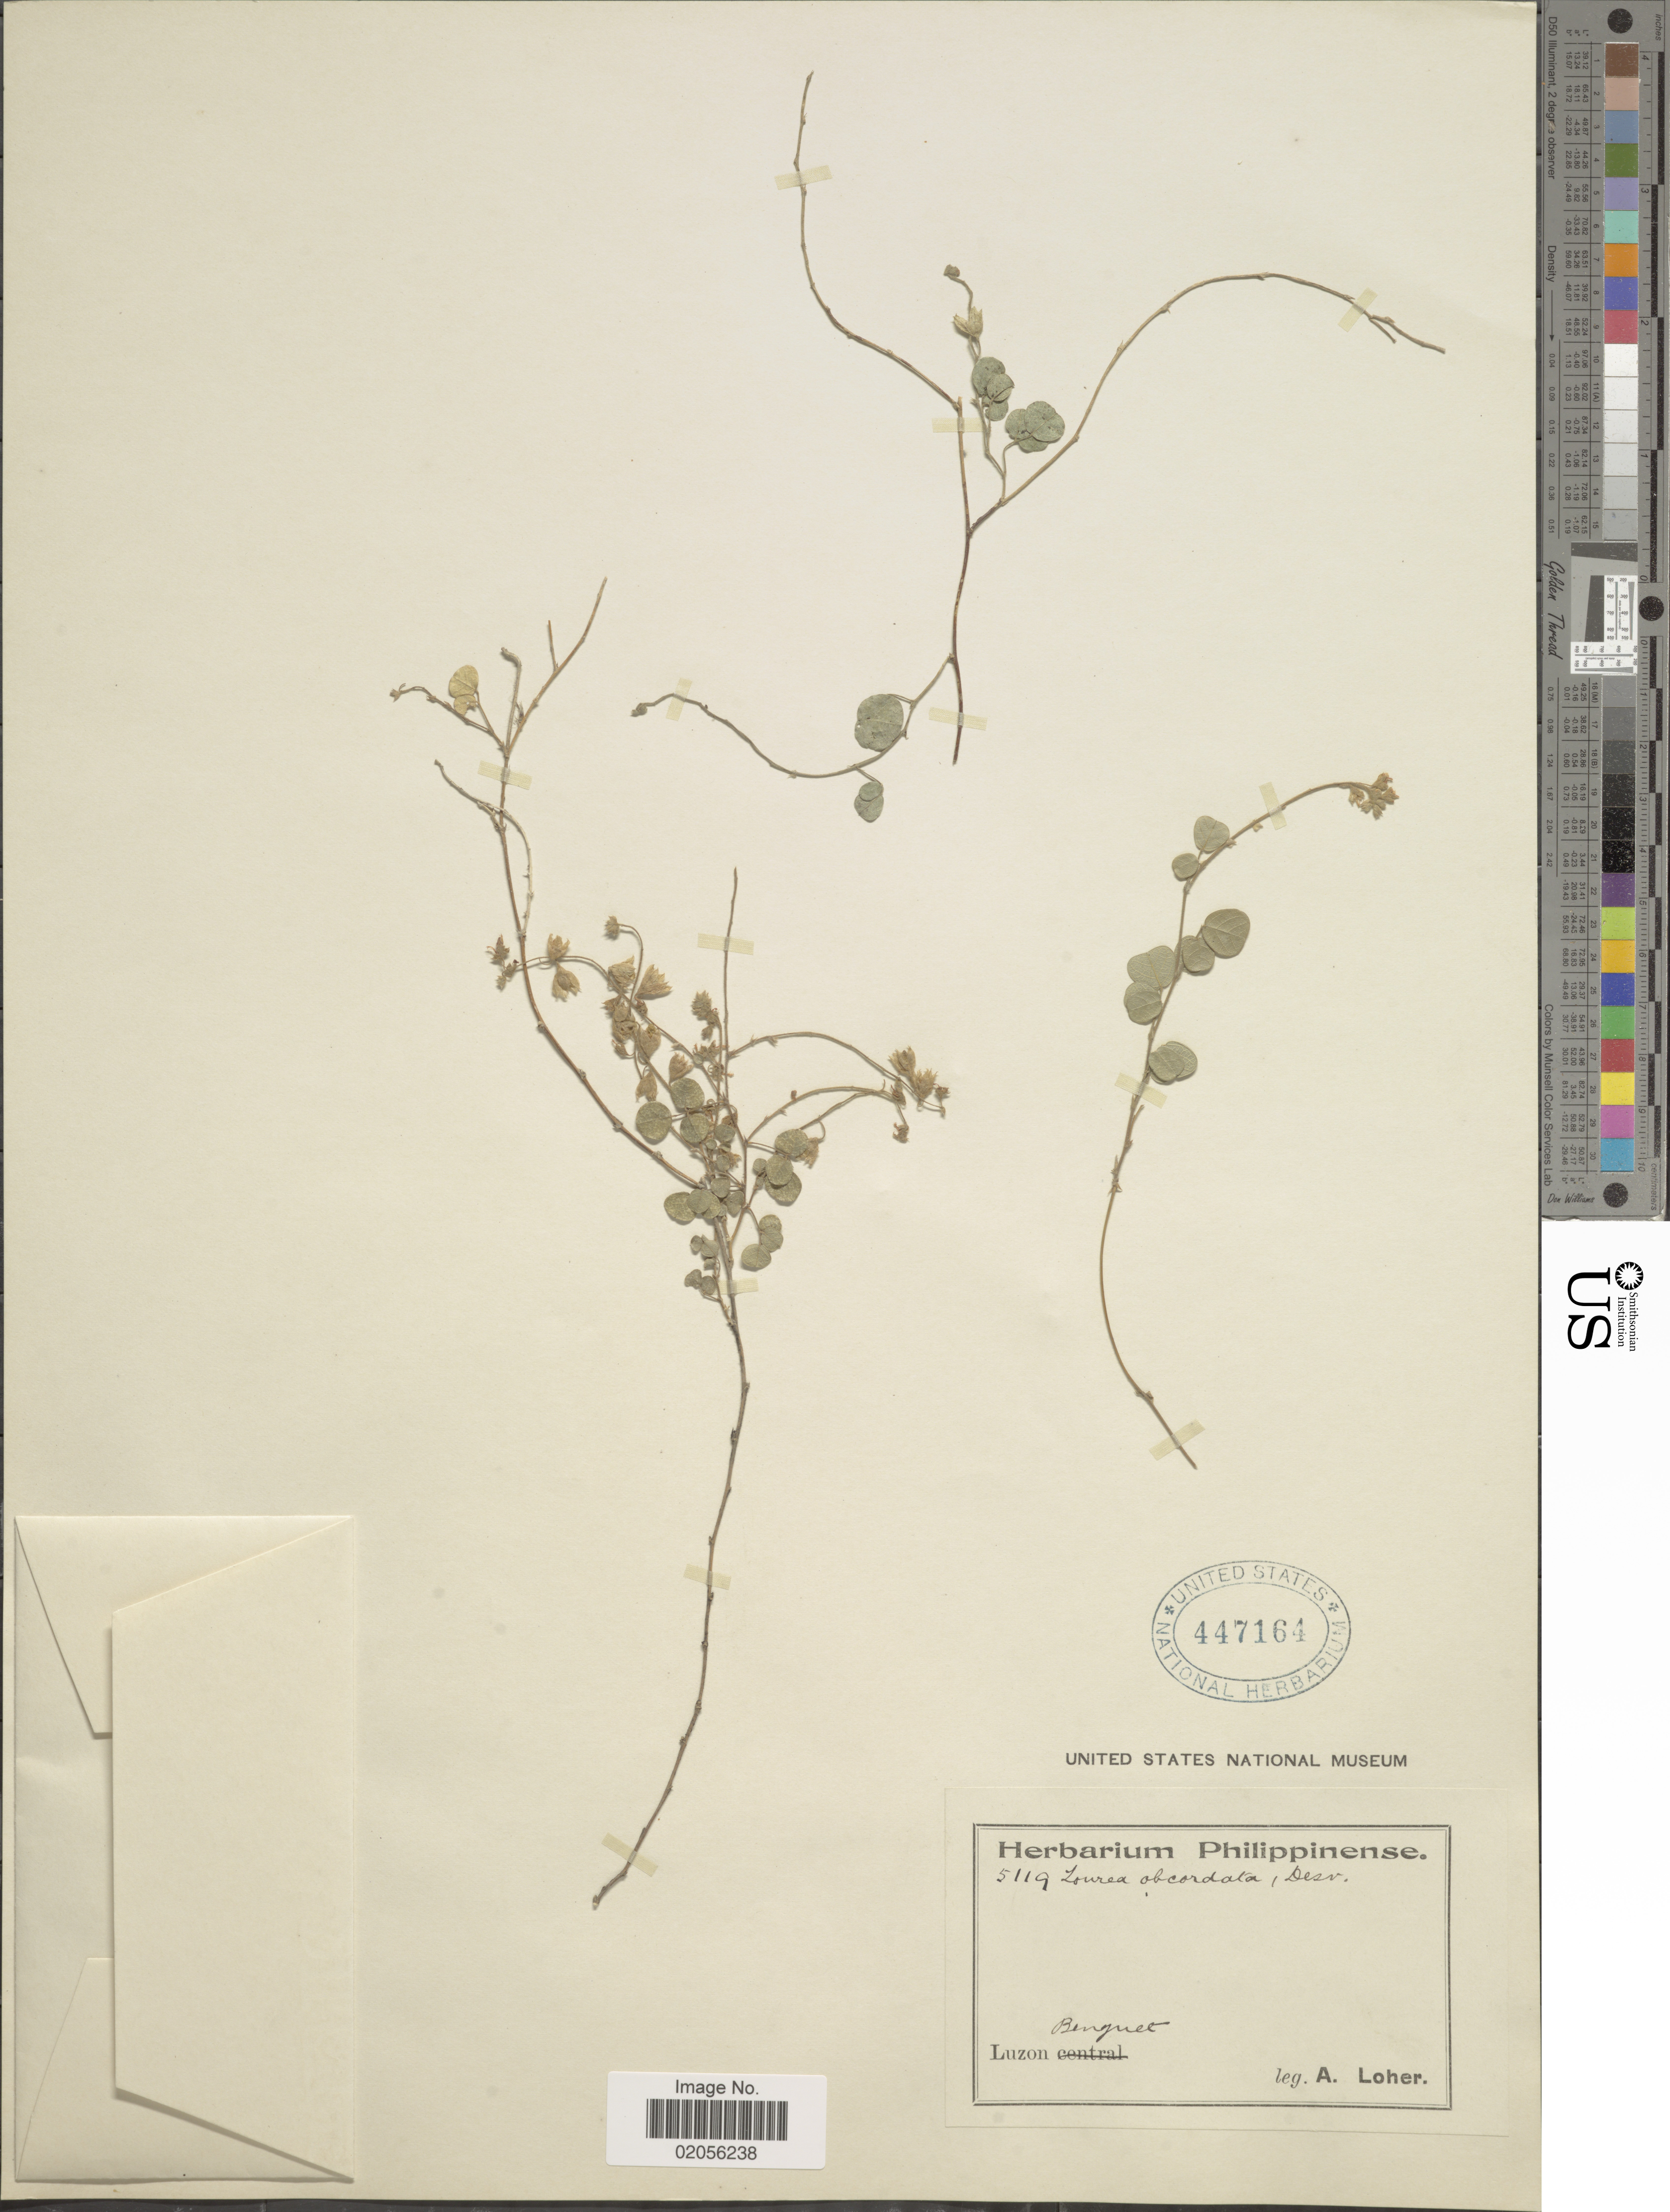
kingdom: Plantae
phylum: Tracheophyta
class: Magnoliopsida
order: Fabales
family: Fabaceae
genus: Lourea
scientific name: Lourea obcordata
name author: (Poir.) Desv.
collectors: A. Loher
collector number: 5119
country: Philippines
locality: Luzon. Benguet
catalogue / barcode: US 447164